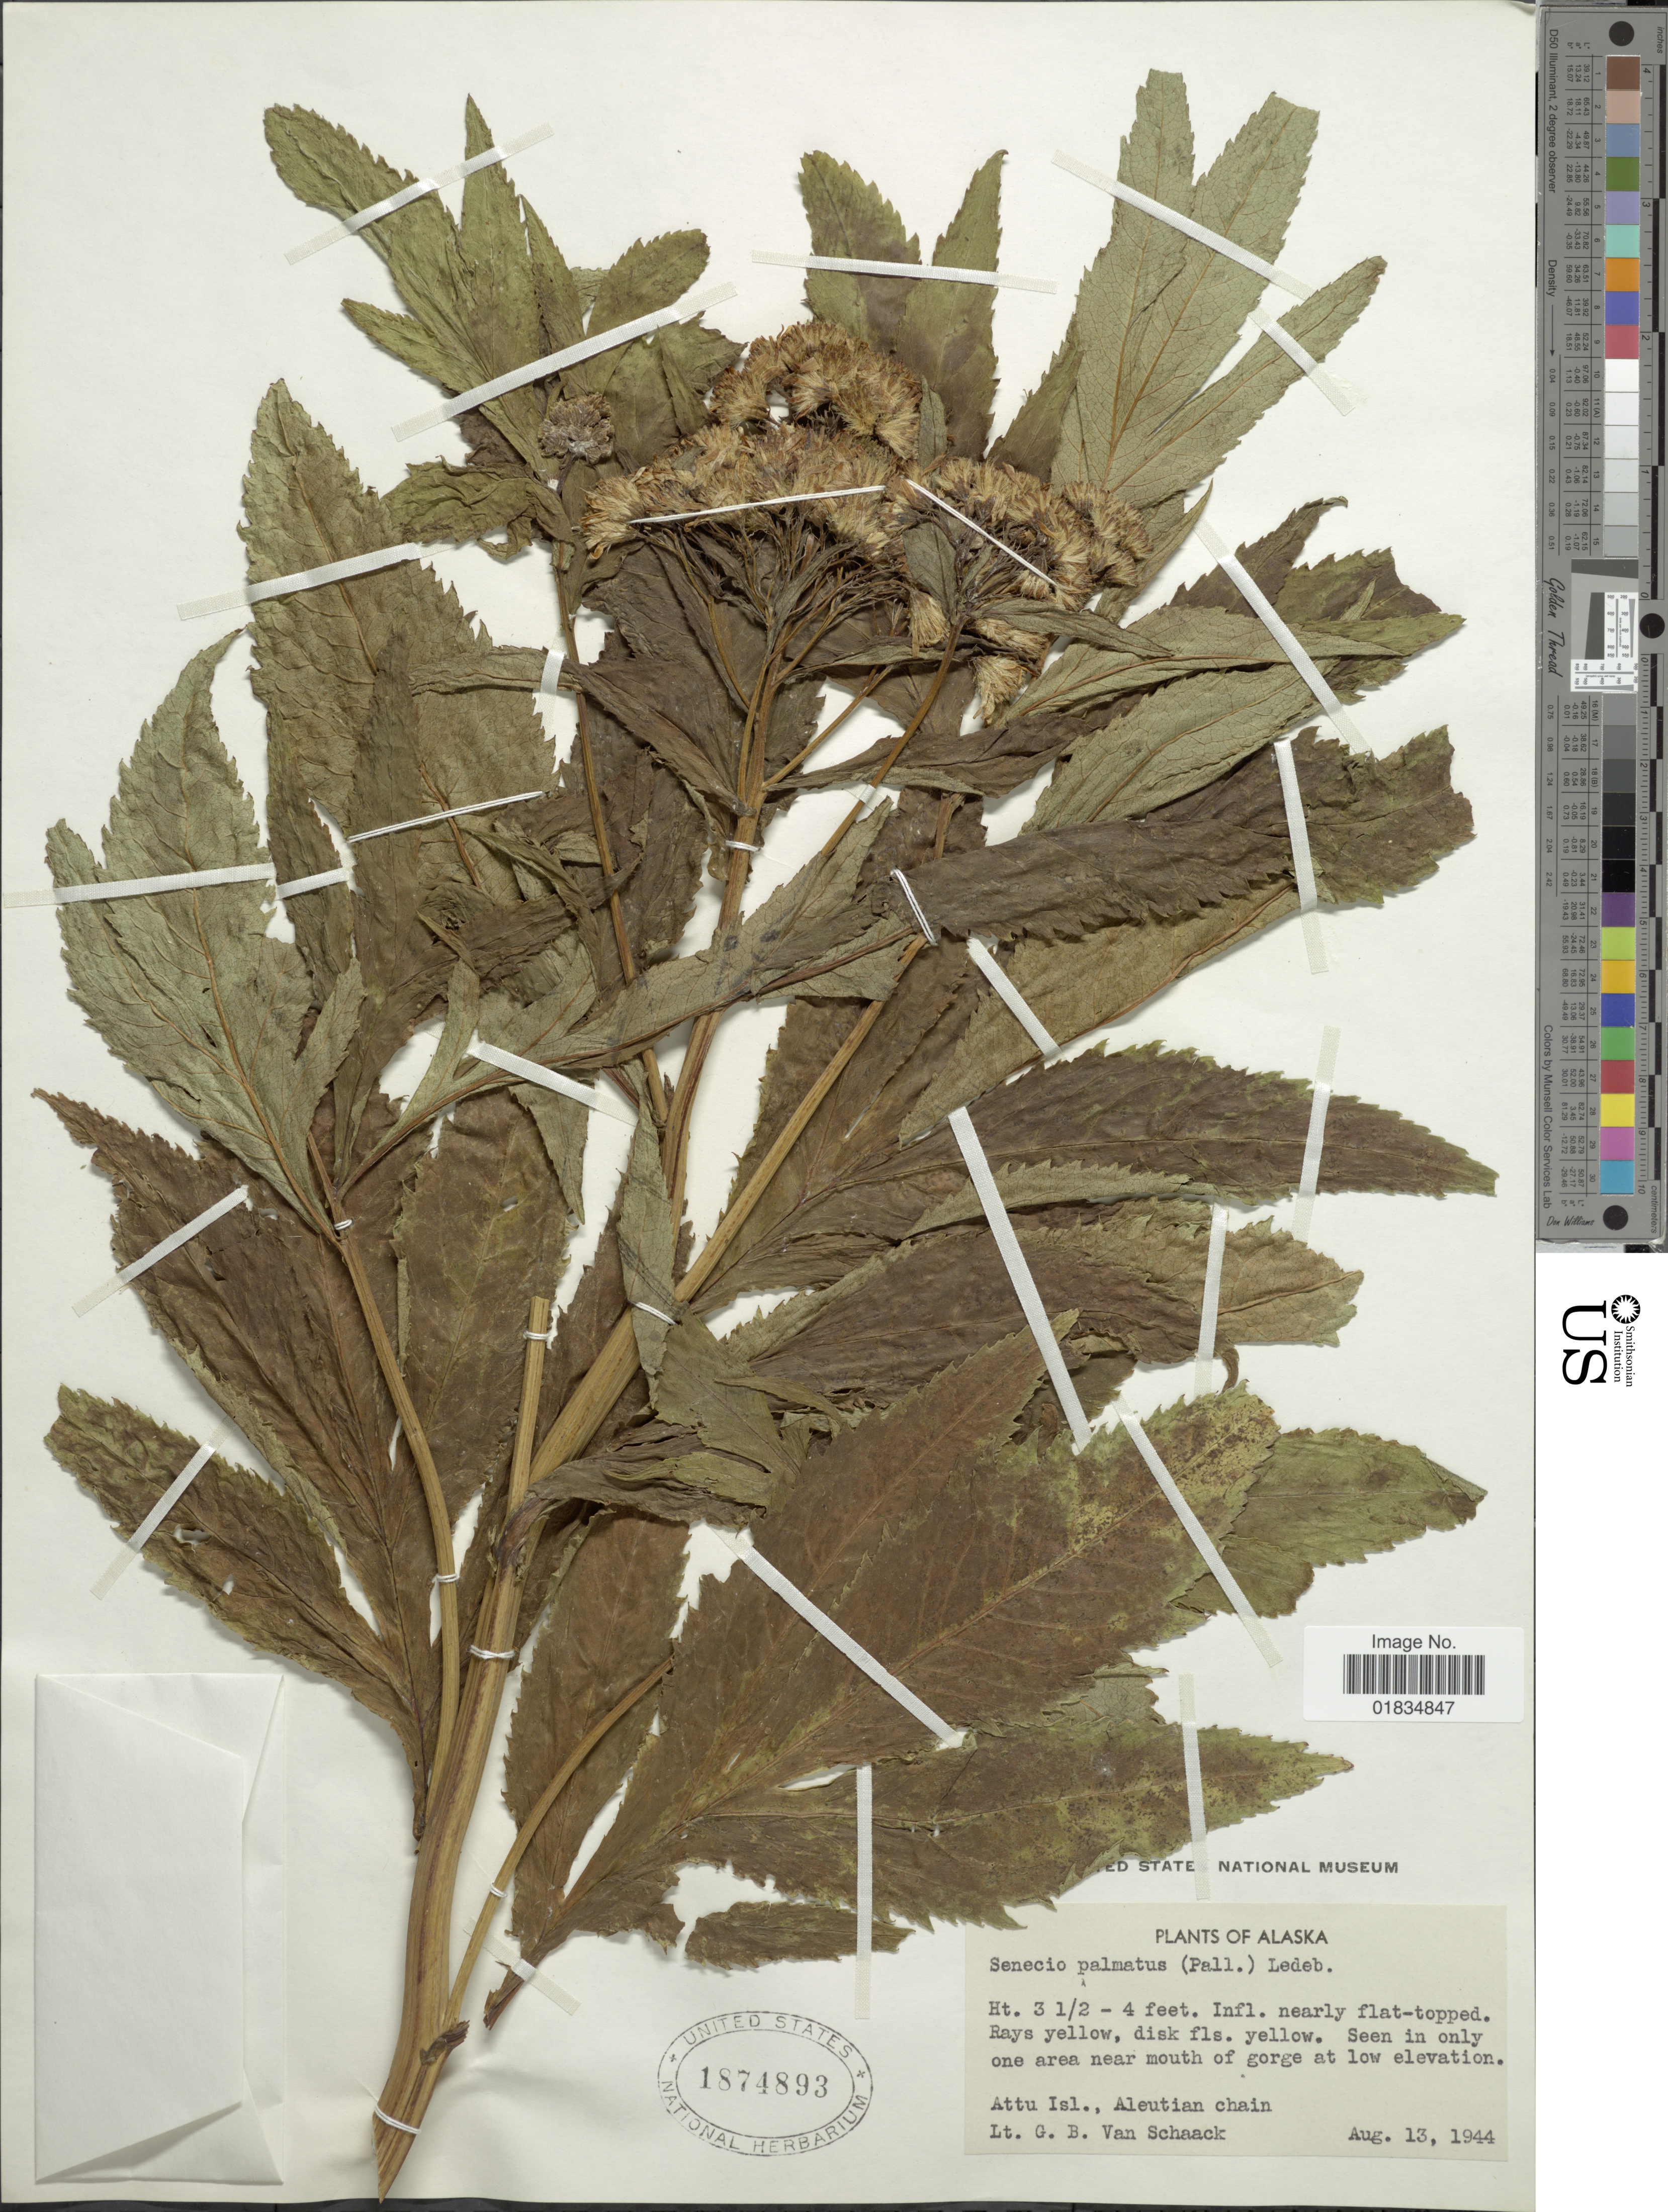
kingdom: Plantae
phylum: Tracheophyta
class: Magnoliopsida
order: Asterales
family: Asteraceae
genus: Jacobaea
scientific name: Jacobaea cannabifolia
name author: (Less.) E. Wiebe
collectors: G. Van Schaack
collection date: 1944-08-13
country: United States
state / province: Alaska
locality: Attu Isl. Aleutian chaim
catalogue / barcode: US 1874893